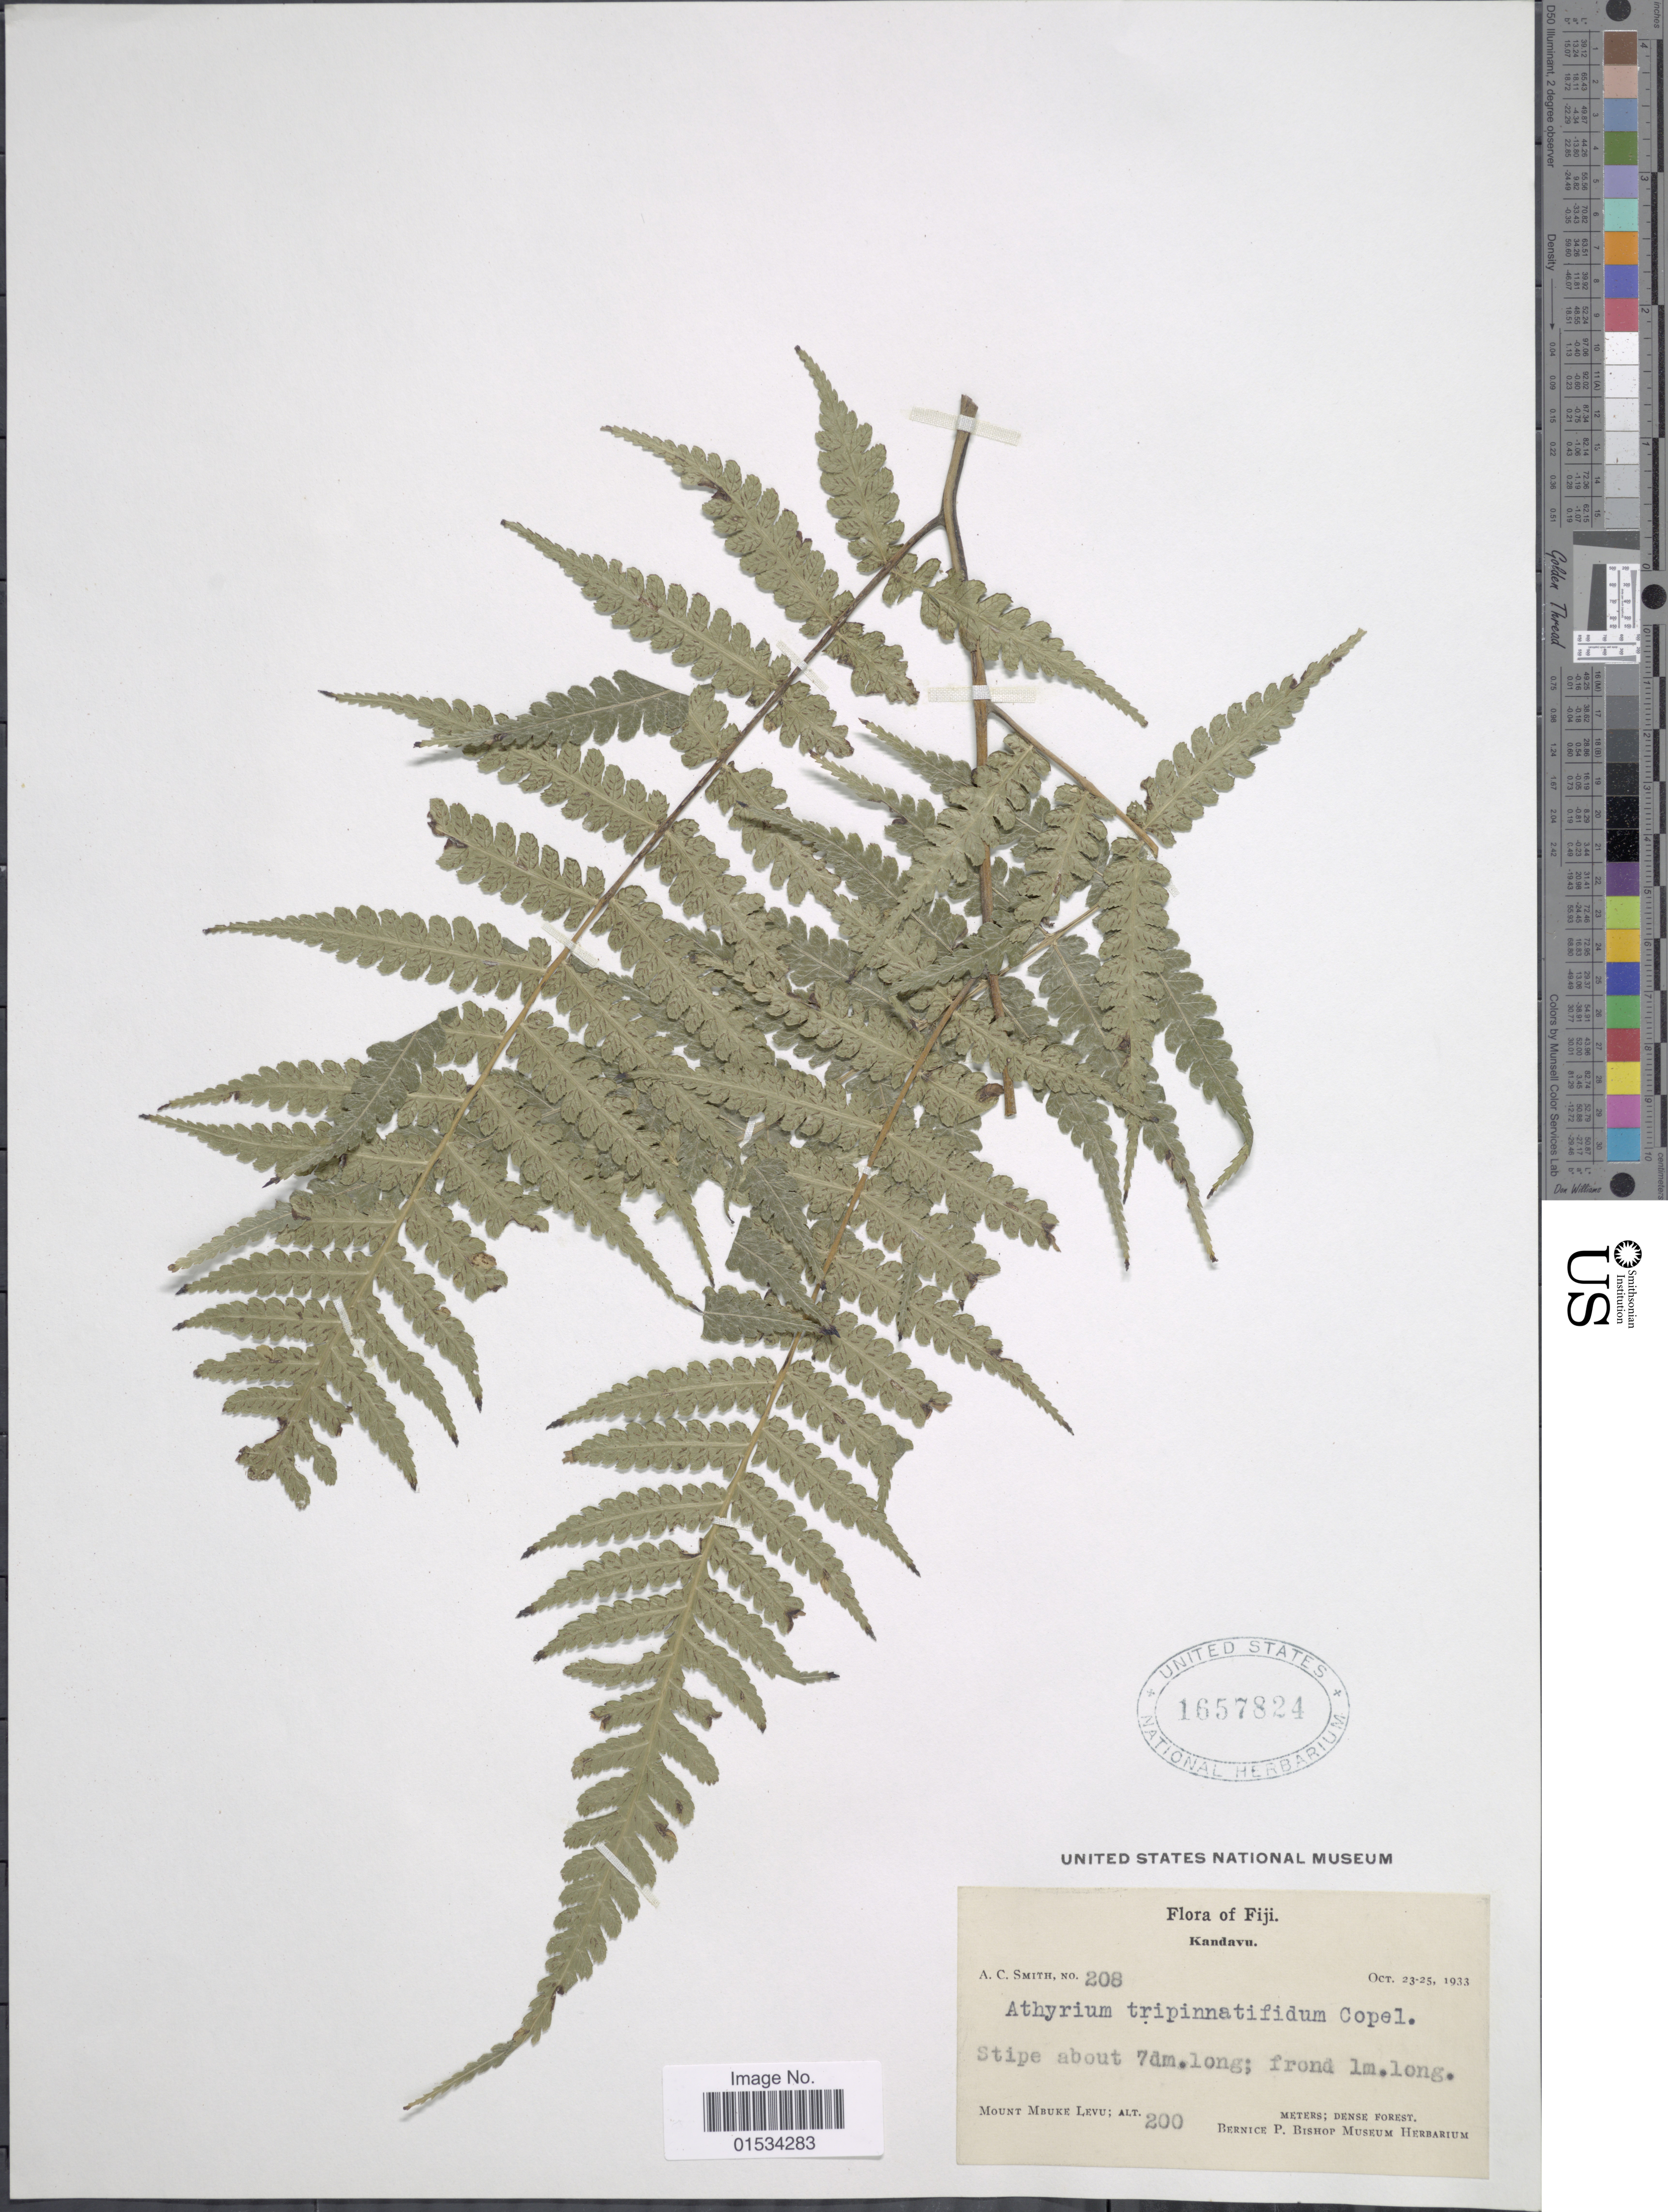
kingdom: Plantae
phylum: Tracheophyta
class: Polypodiopsida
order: Polypodiales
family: Athyriaceae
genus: Diplazium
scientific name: Diplazium tripinnatifidum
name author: Copel.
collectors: A. C. Smith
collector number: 208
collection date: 1933-10-23/1933-10-25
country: Fiji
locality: Kandavu, Mount Mbuke Levu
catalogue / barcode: US 1657824